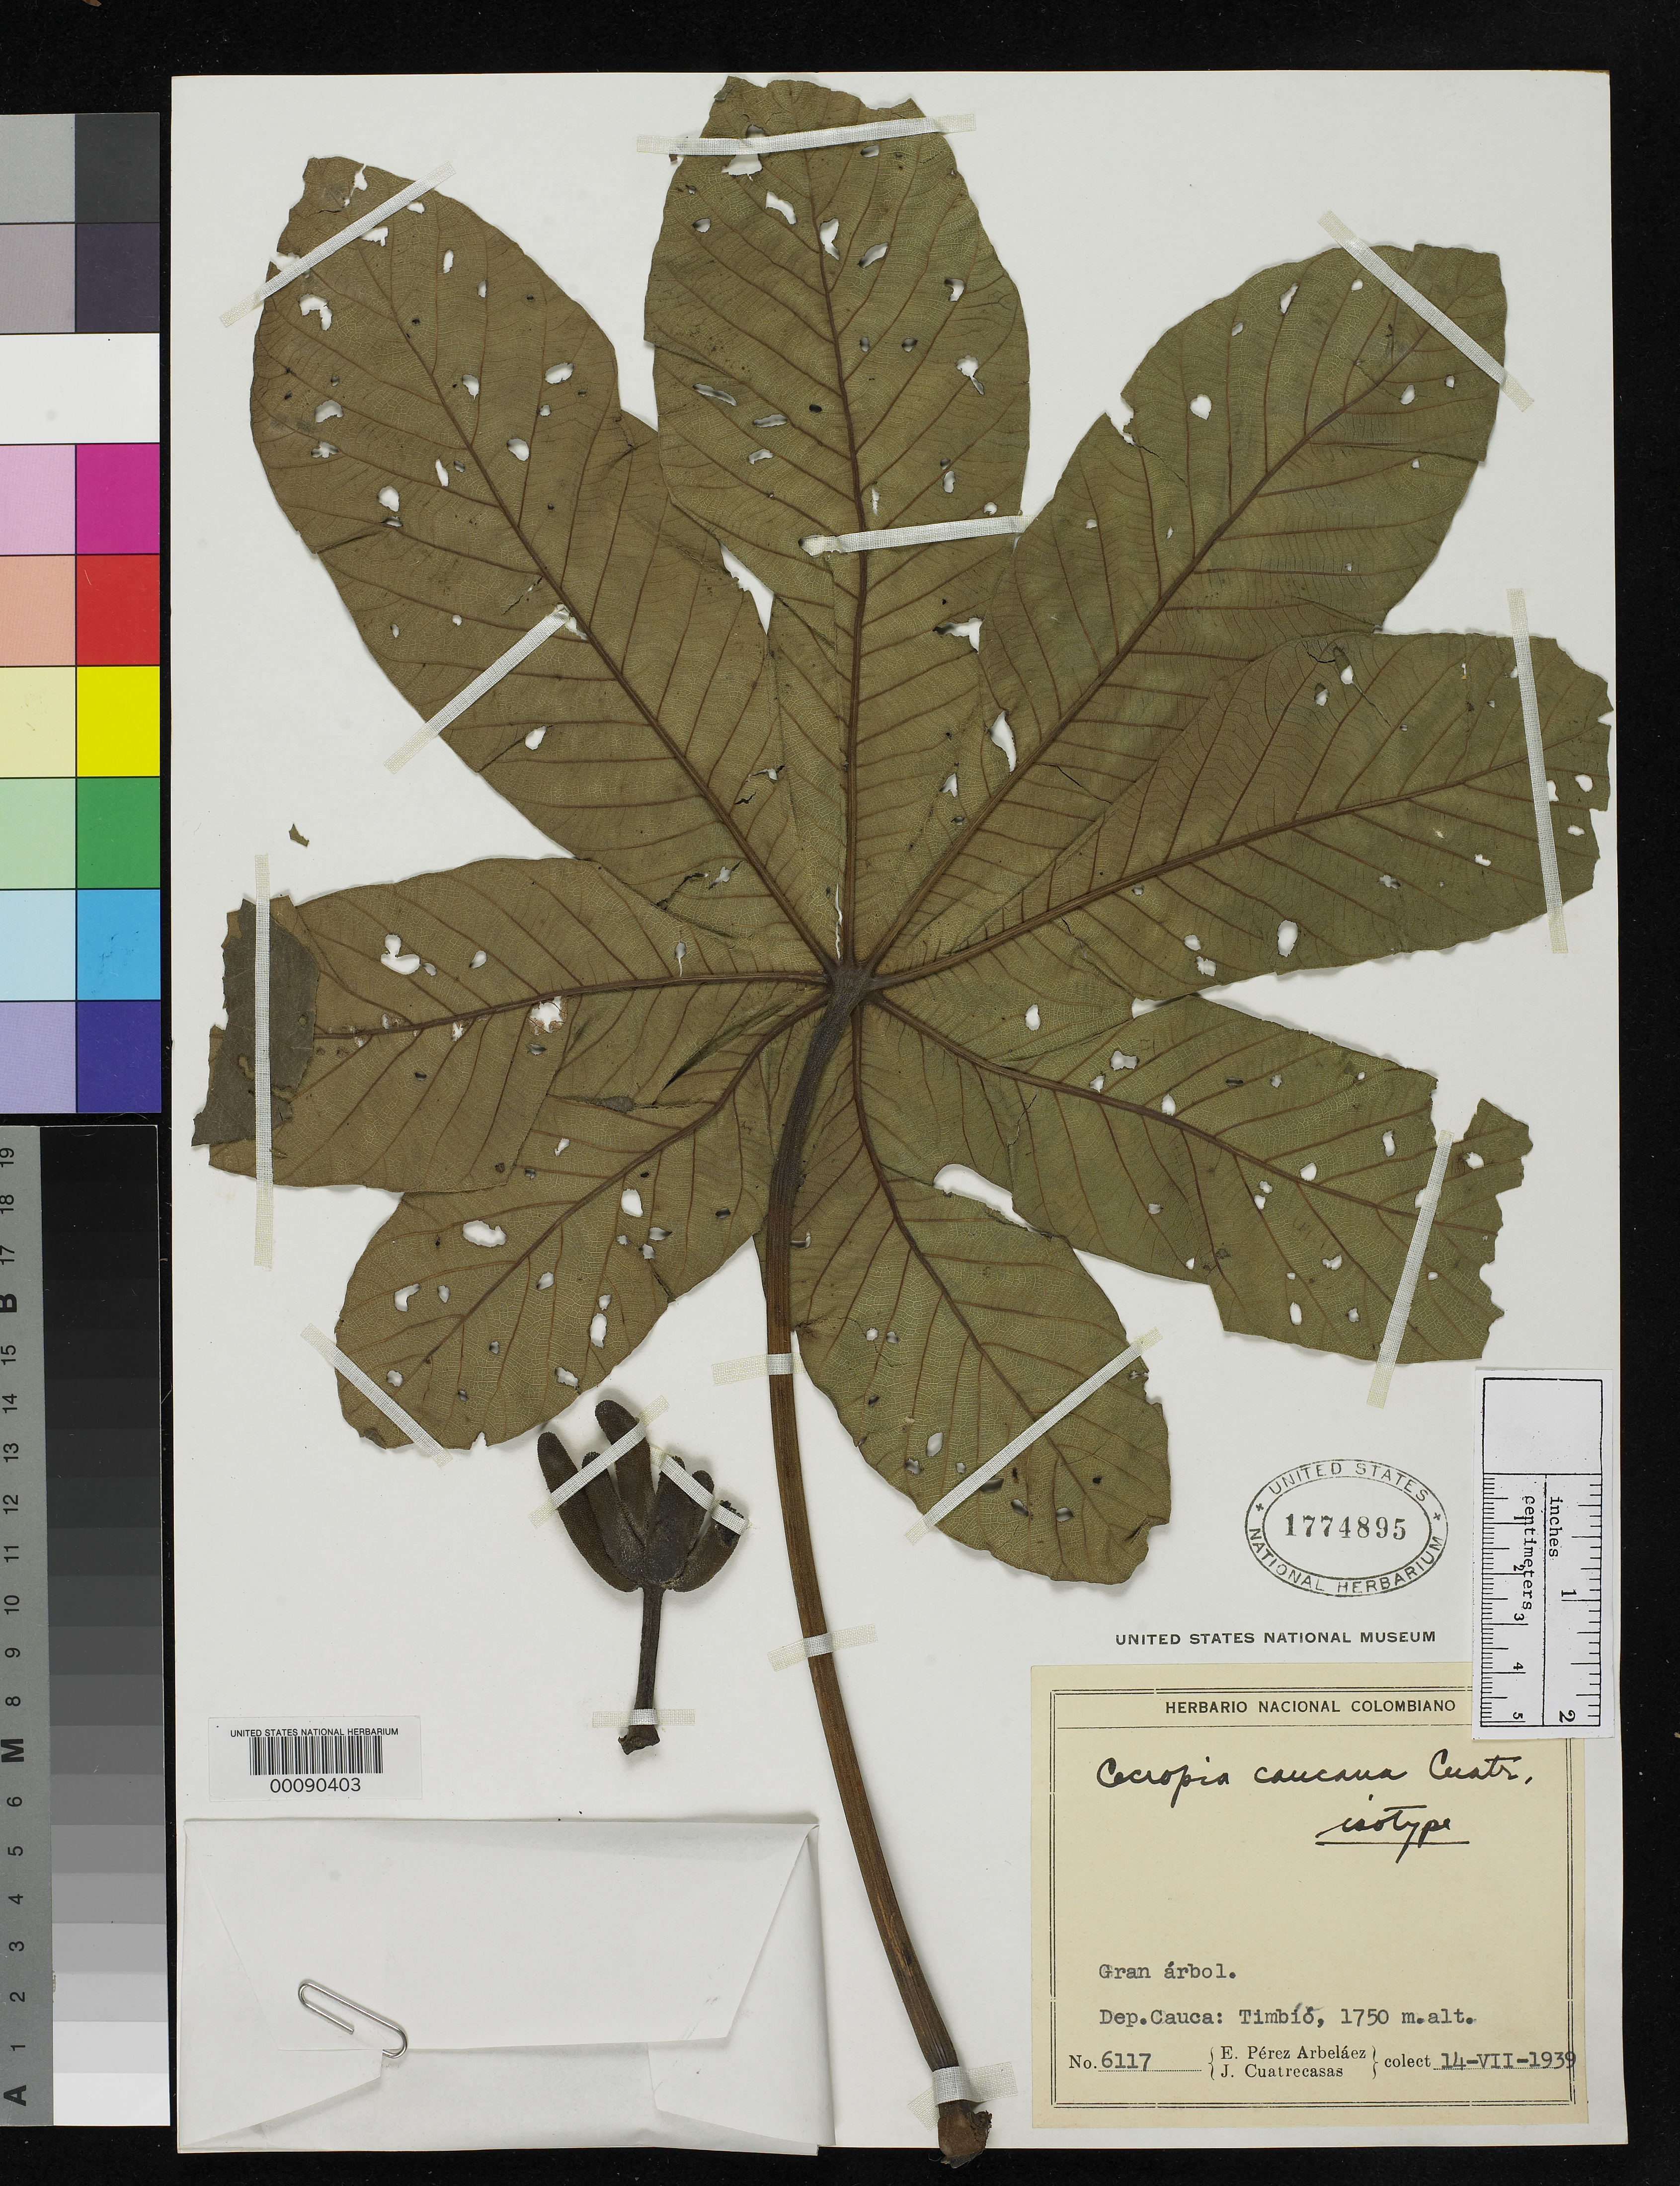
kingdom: Plantae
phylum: Tracheophyta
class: Magnoliopsida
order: Rosales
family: Urticaceae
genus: Cecropia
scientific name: Cecropia caucana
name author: Cuatrec.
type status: Isotype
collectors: E. Pérez Arbeláez & J. Cuatrecasas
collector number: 6117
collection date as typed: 14 Jul 1939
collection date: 1939-07-14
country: Colombia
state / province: Cauca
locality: Timbio.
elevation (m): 1750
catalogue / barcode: US 1774895